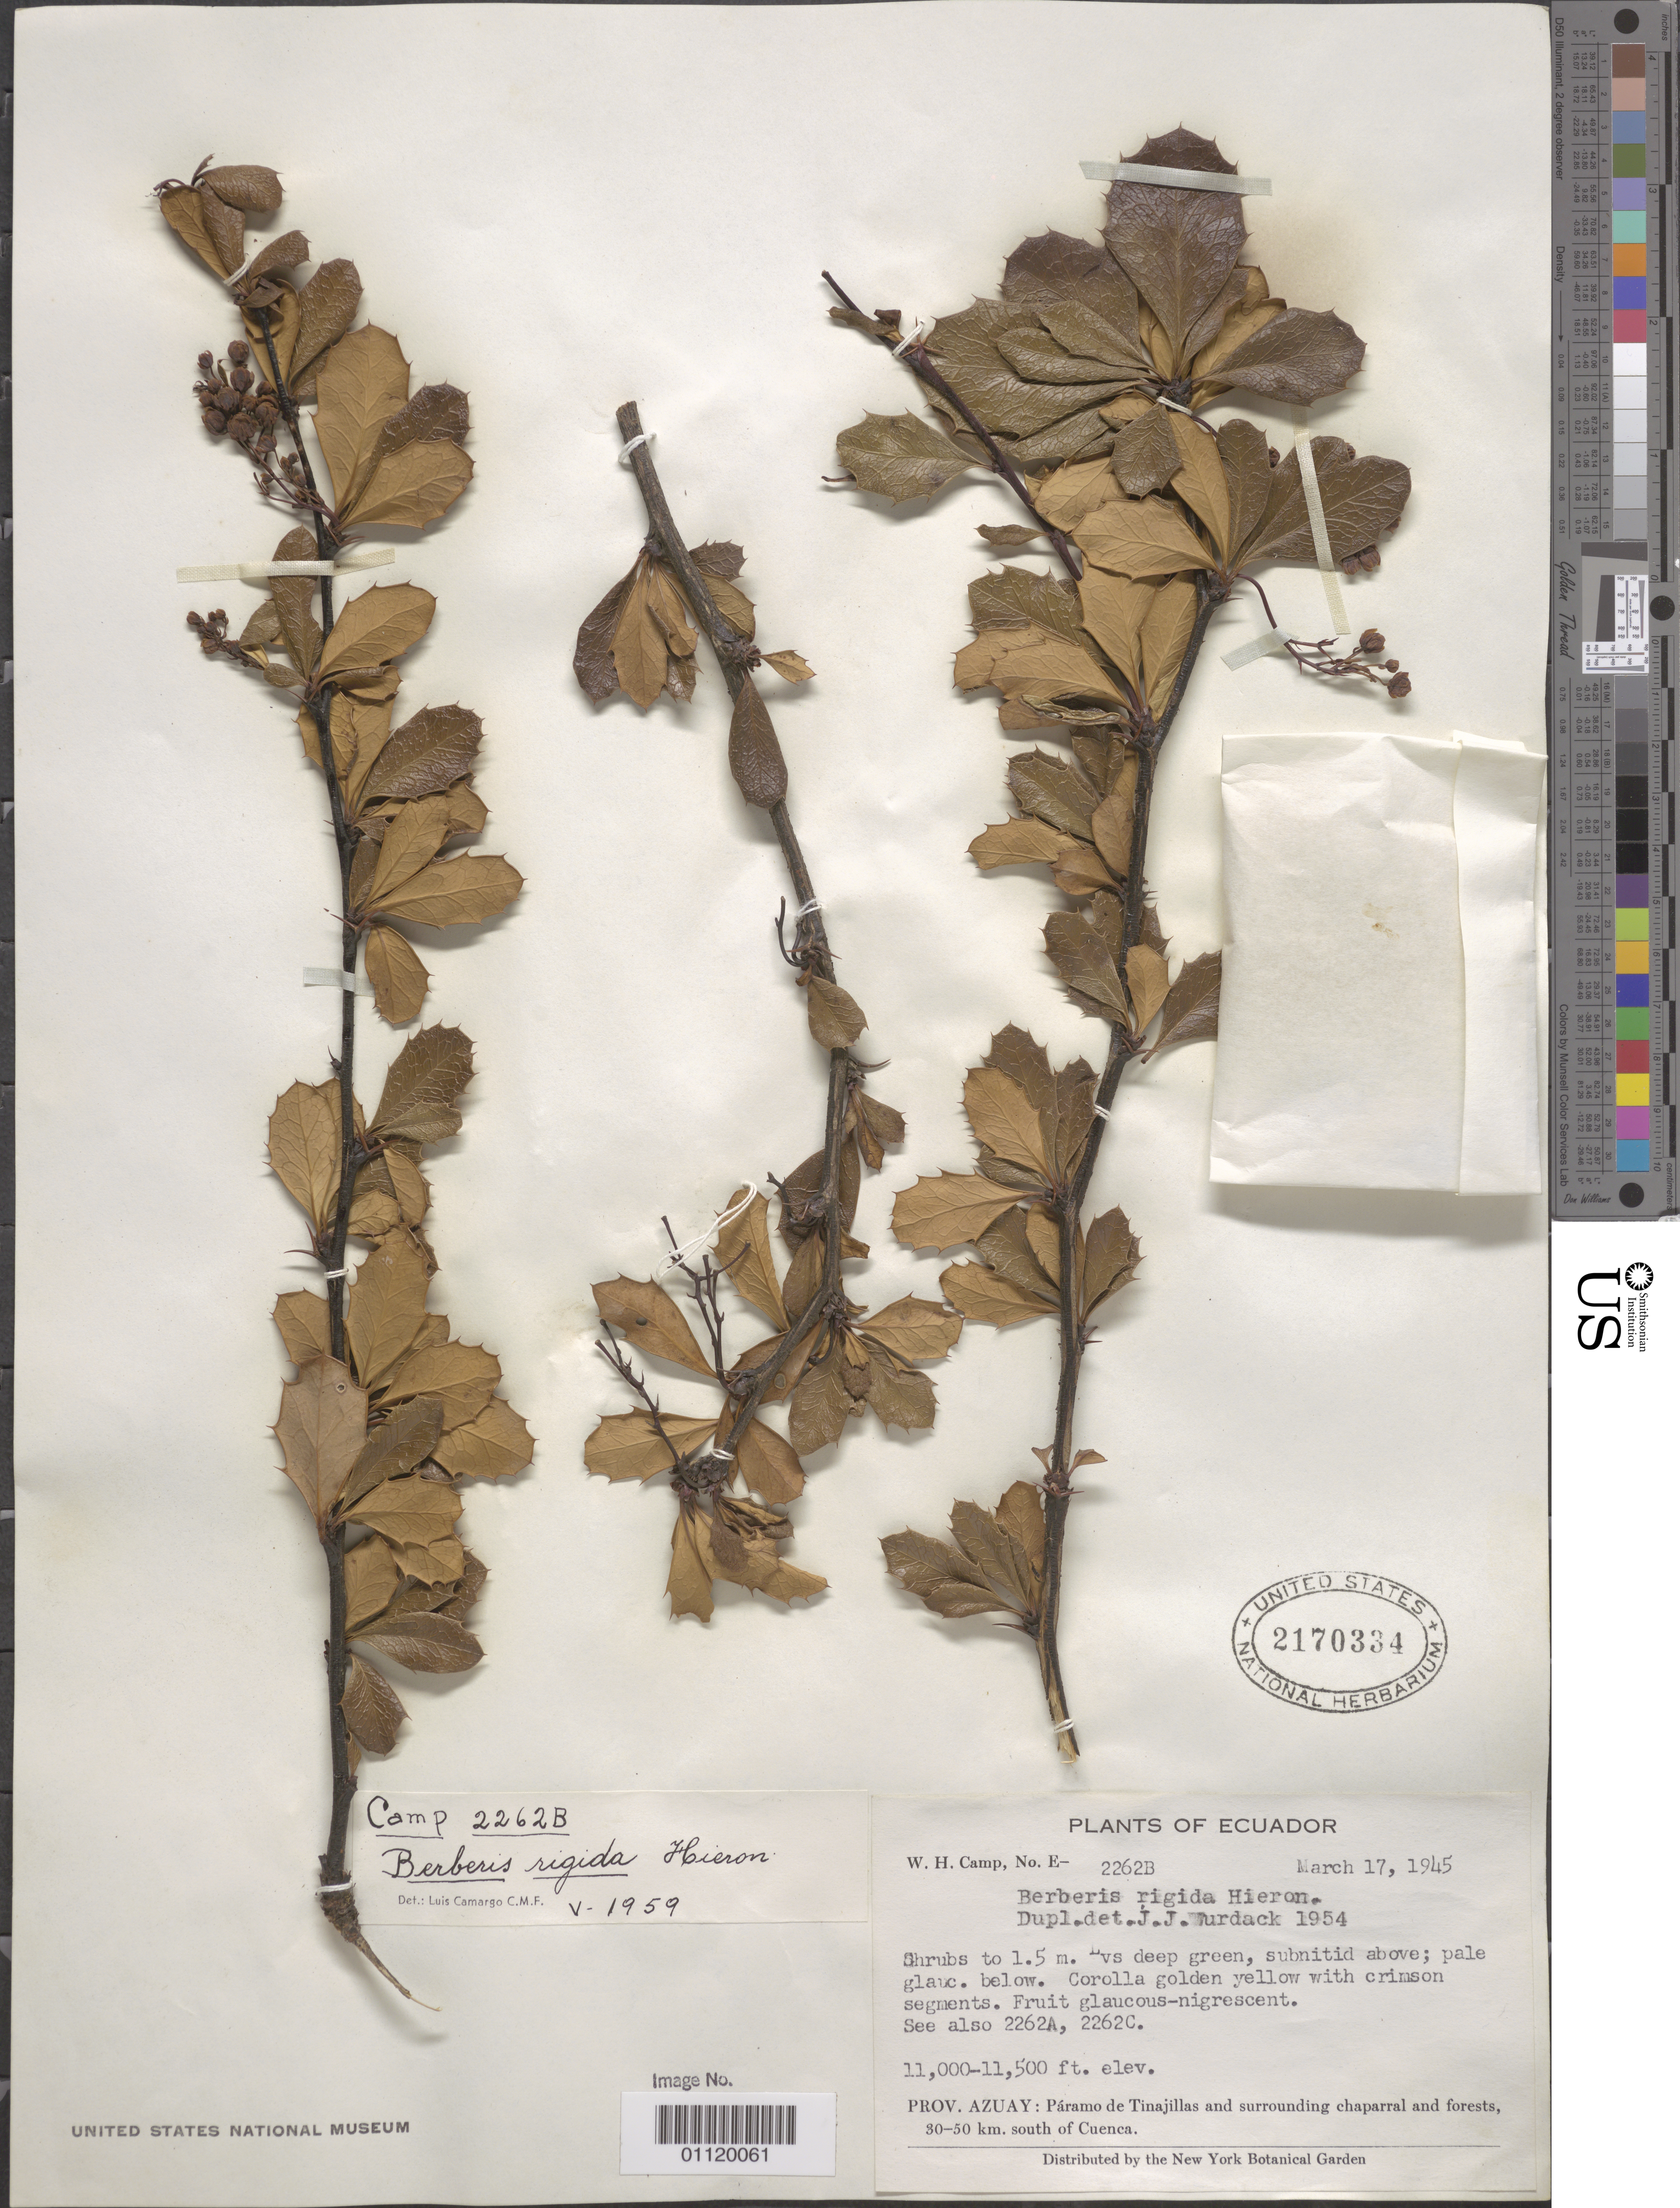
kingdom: Plantae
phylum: Tracheophyta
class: Magnoliopsida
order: Ranunculales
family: Berberidaceae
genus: Berberis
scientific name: Berberis rigida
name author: Hieron.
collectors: W. H. Camp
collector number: E-2262B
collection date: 1945-03-17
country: Ecuador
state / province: Azuay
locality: Paramo de Tinajillas and surrounding chaparral and forests, 30-50 km, south of Cuenca.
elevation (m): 3353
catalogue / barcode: US 2170334